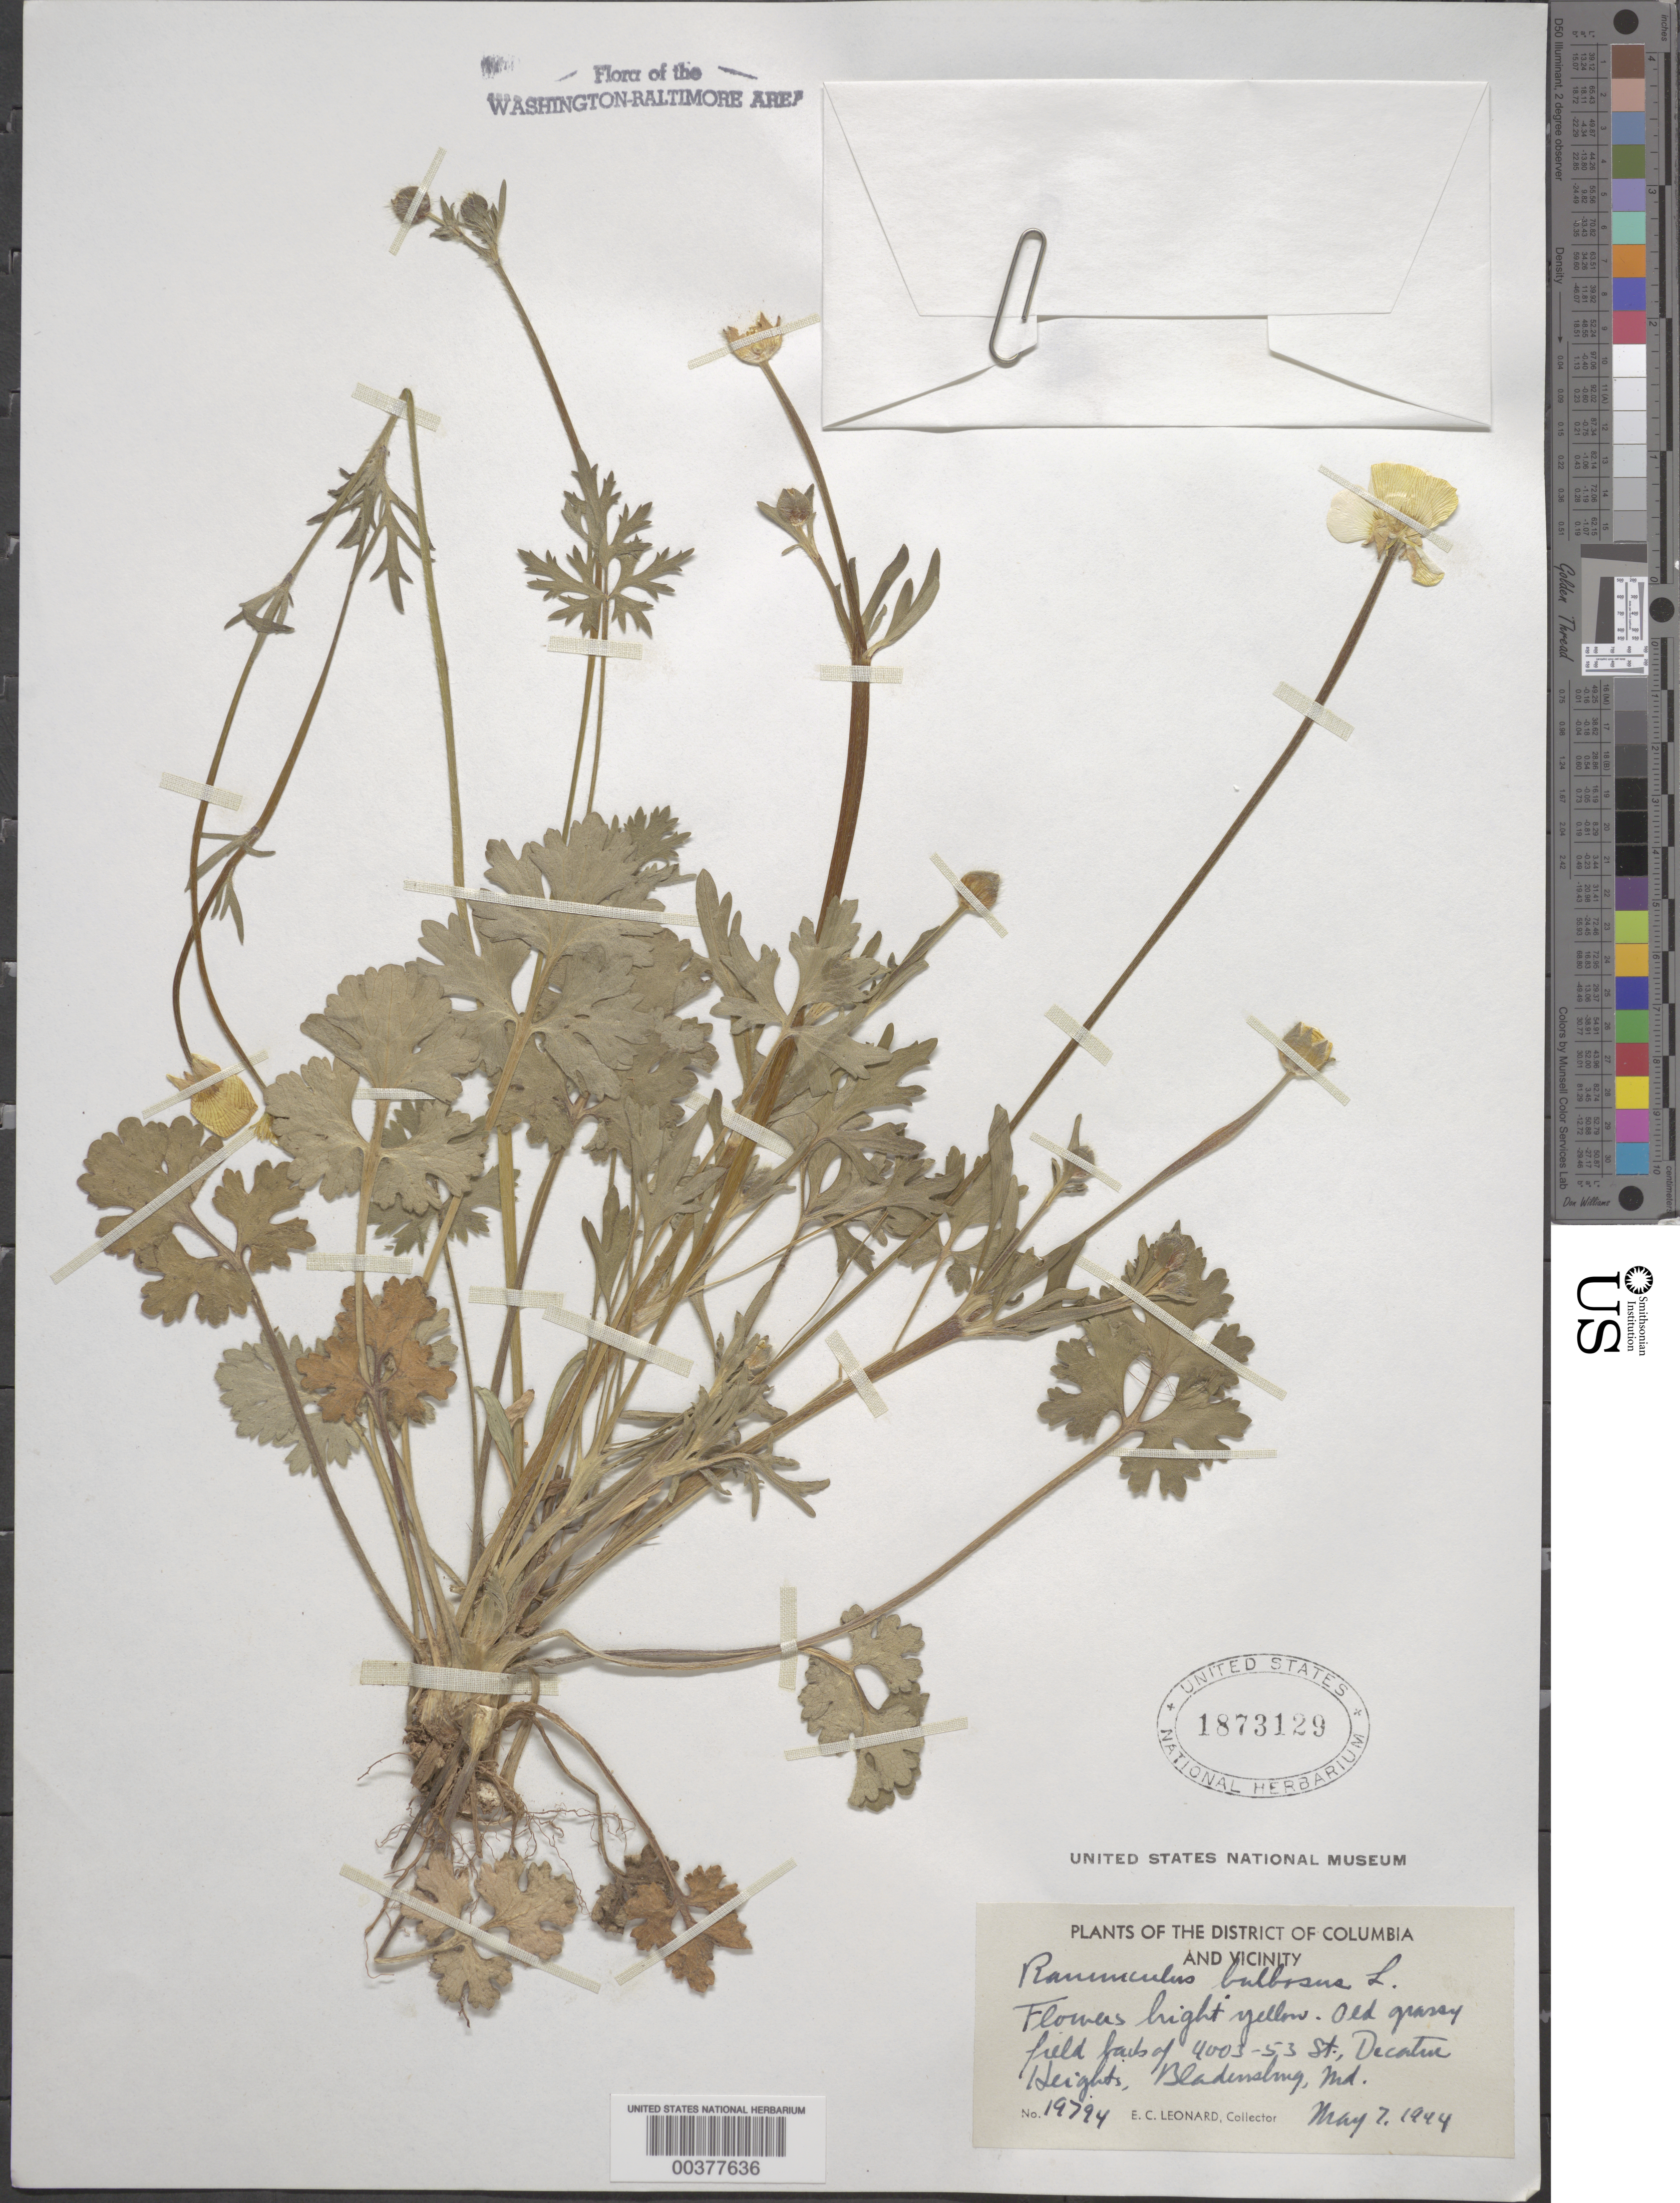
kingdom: Plantae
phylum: Tracheophyta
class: Magnoliopsida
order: Ranunculales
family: Ranunculaceae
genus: Ranunculus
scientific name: Ranunculus bulbosus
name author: L.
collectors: E. C. Leonard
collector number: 19794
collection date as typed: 07 May 1944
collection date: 1944-05-07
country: United States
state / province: Maryland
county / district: Prince George's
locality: Decatur Heights, Bladensburg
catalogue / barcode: US 1873129